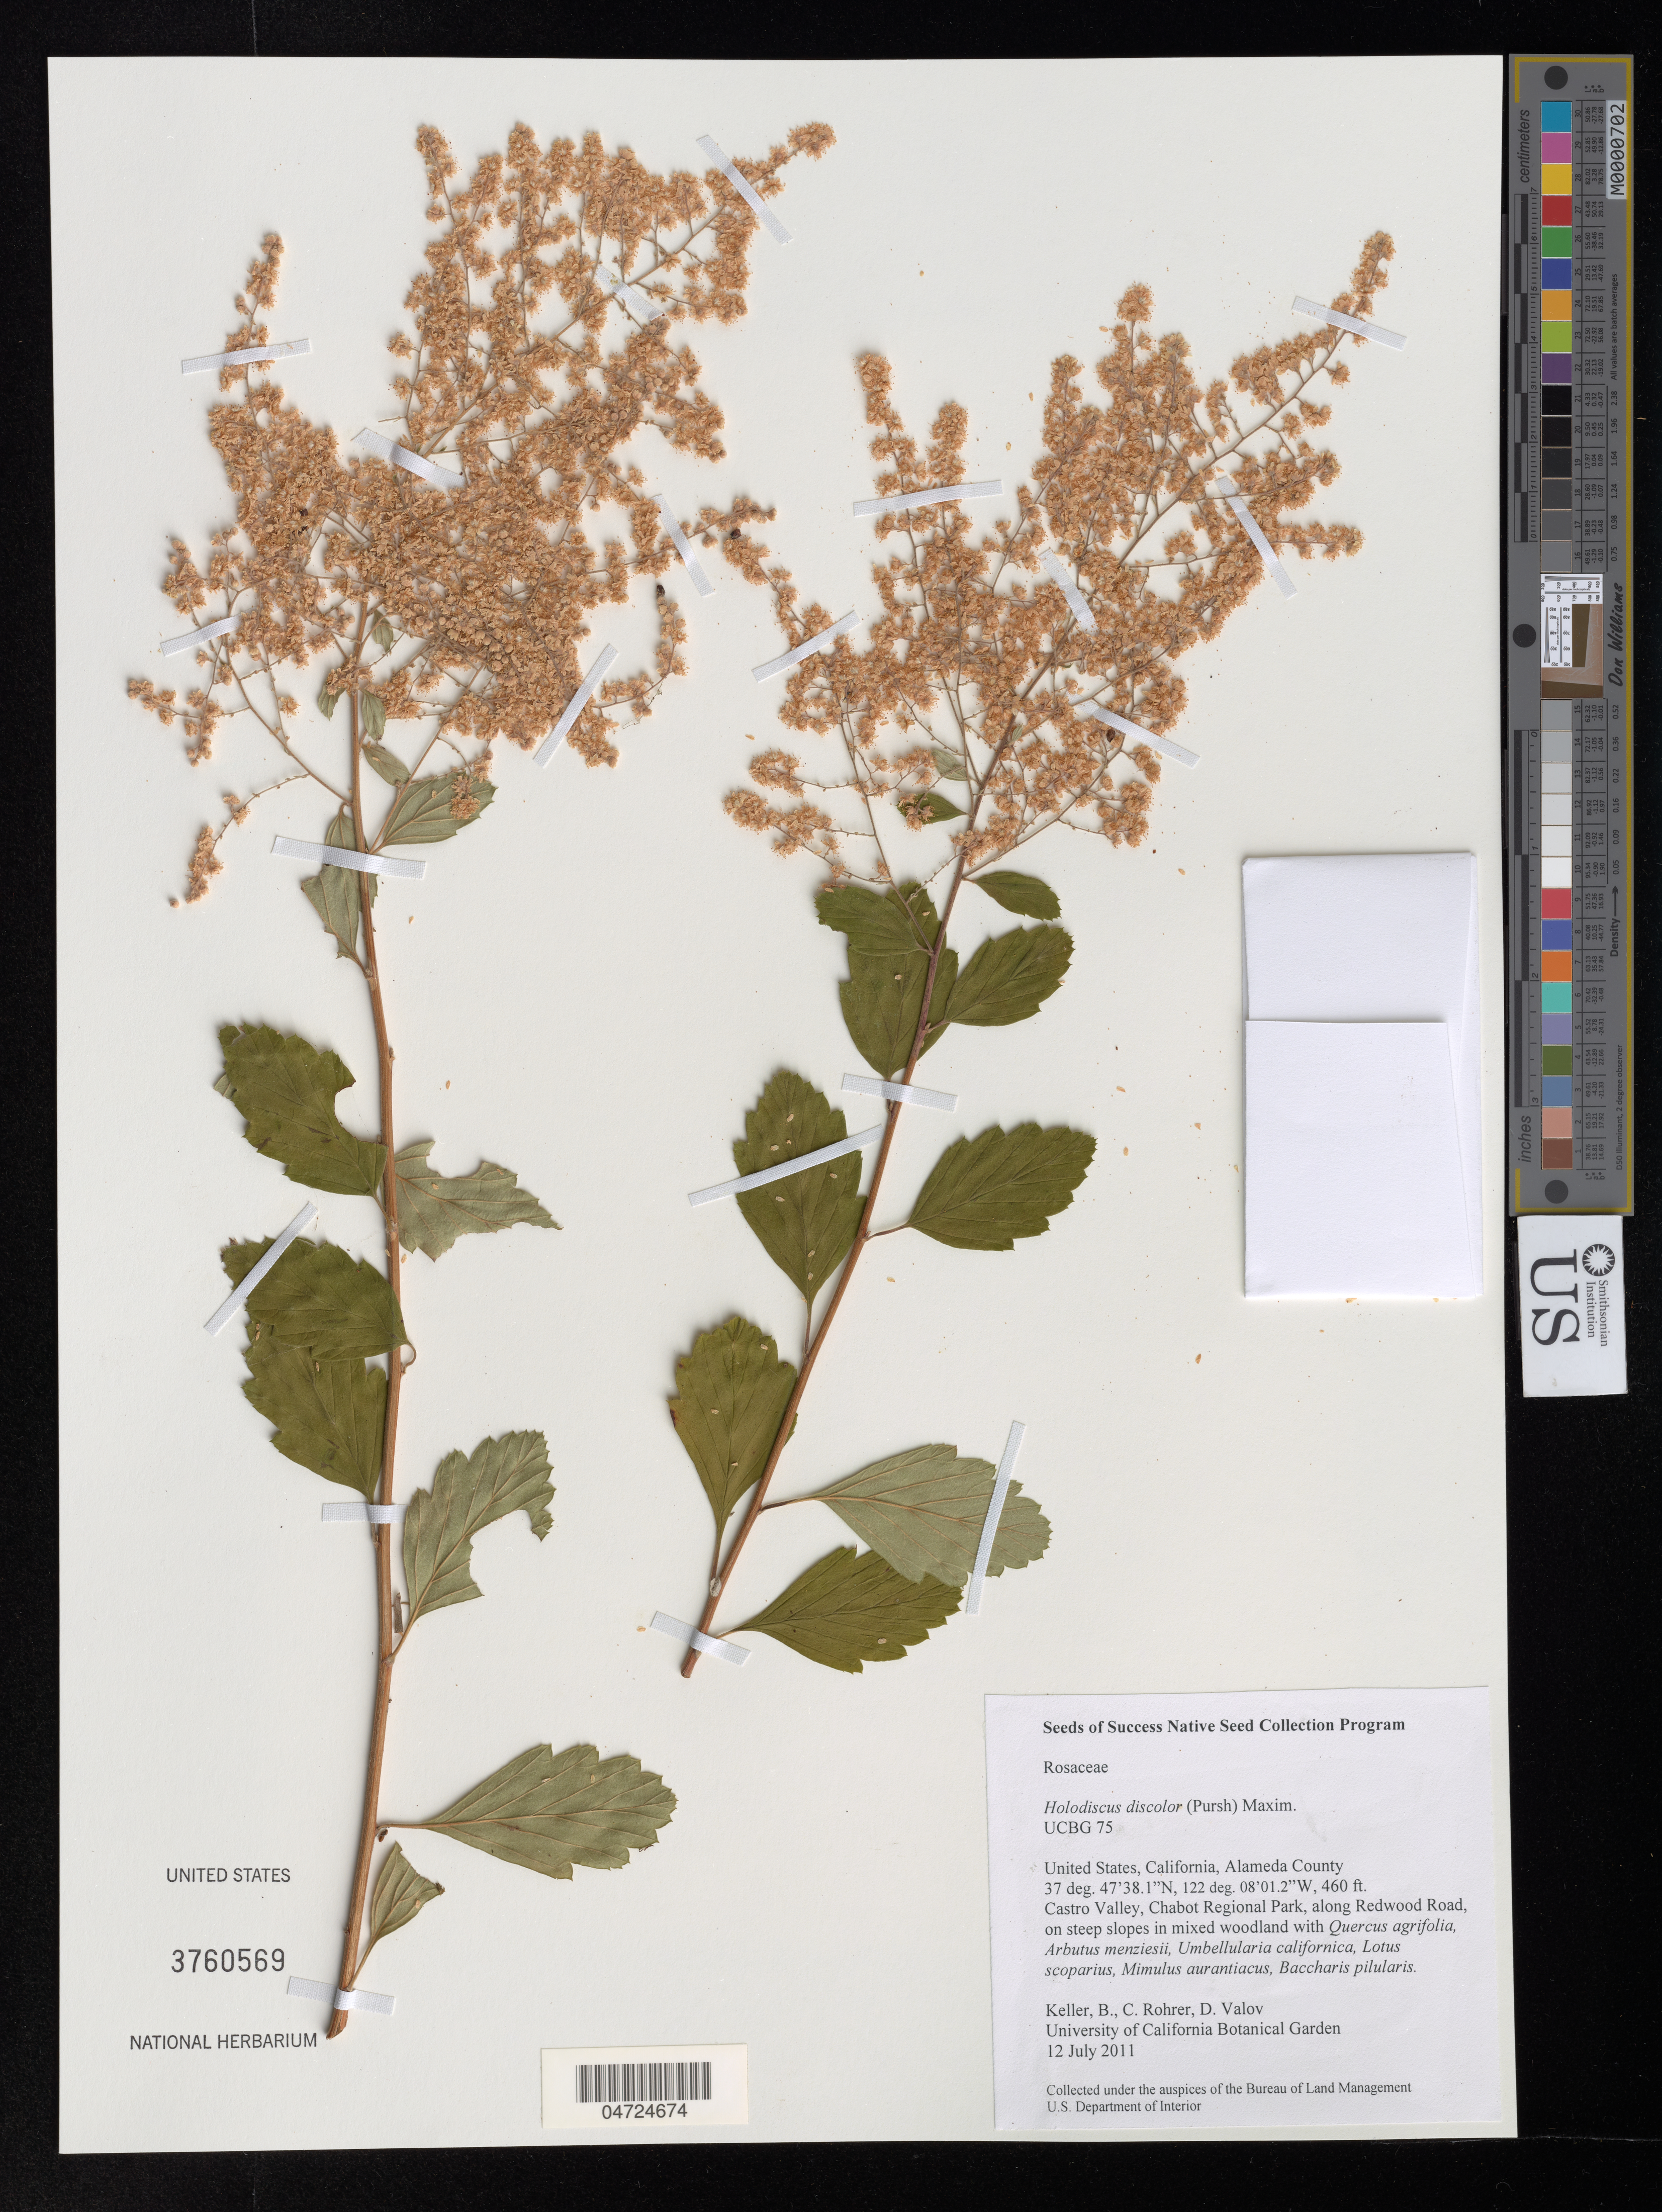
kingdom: Plantae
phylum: Tracheophyta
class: Magnoliopsida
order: Rosales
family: Rosaceae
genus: Holodiscus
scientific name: Holodiscus discolor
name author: (Pursh) Maxim.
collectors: B. Keller, C. Rohrer & D. Valov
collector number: UCBG 75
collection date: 2011-07-12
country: United States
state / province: California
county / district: Alameda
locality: Alameda County. Castro Valley, Chabot Regional Park, along Redwood Road.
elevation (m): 140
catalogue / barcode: US 3760569